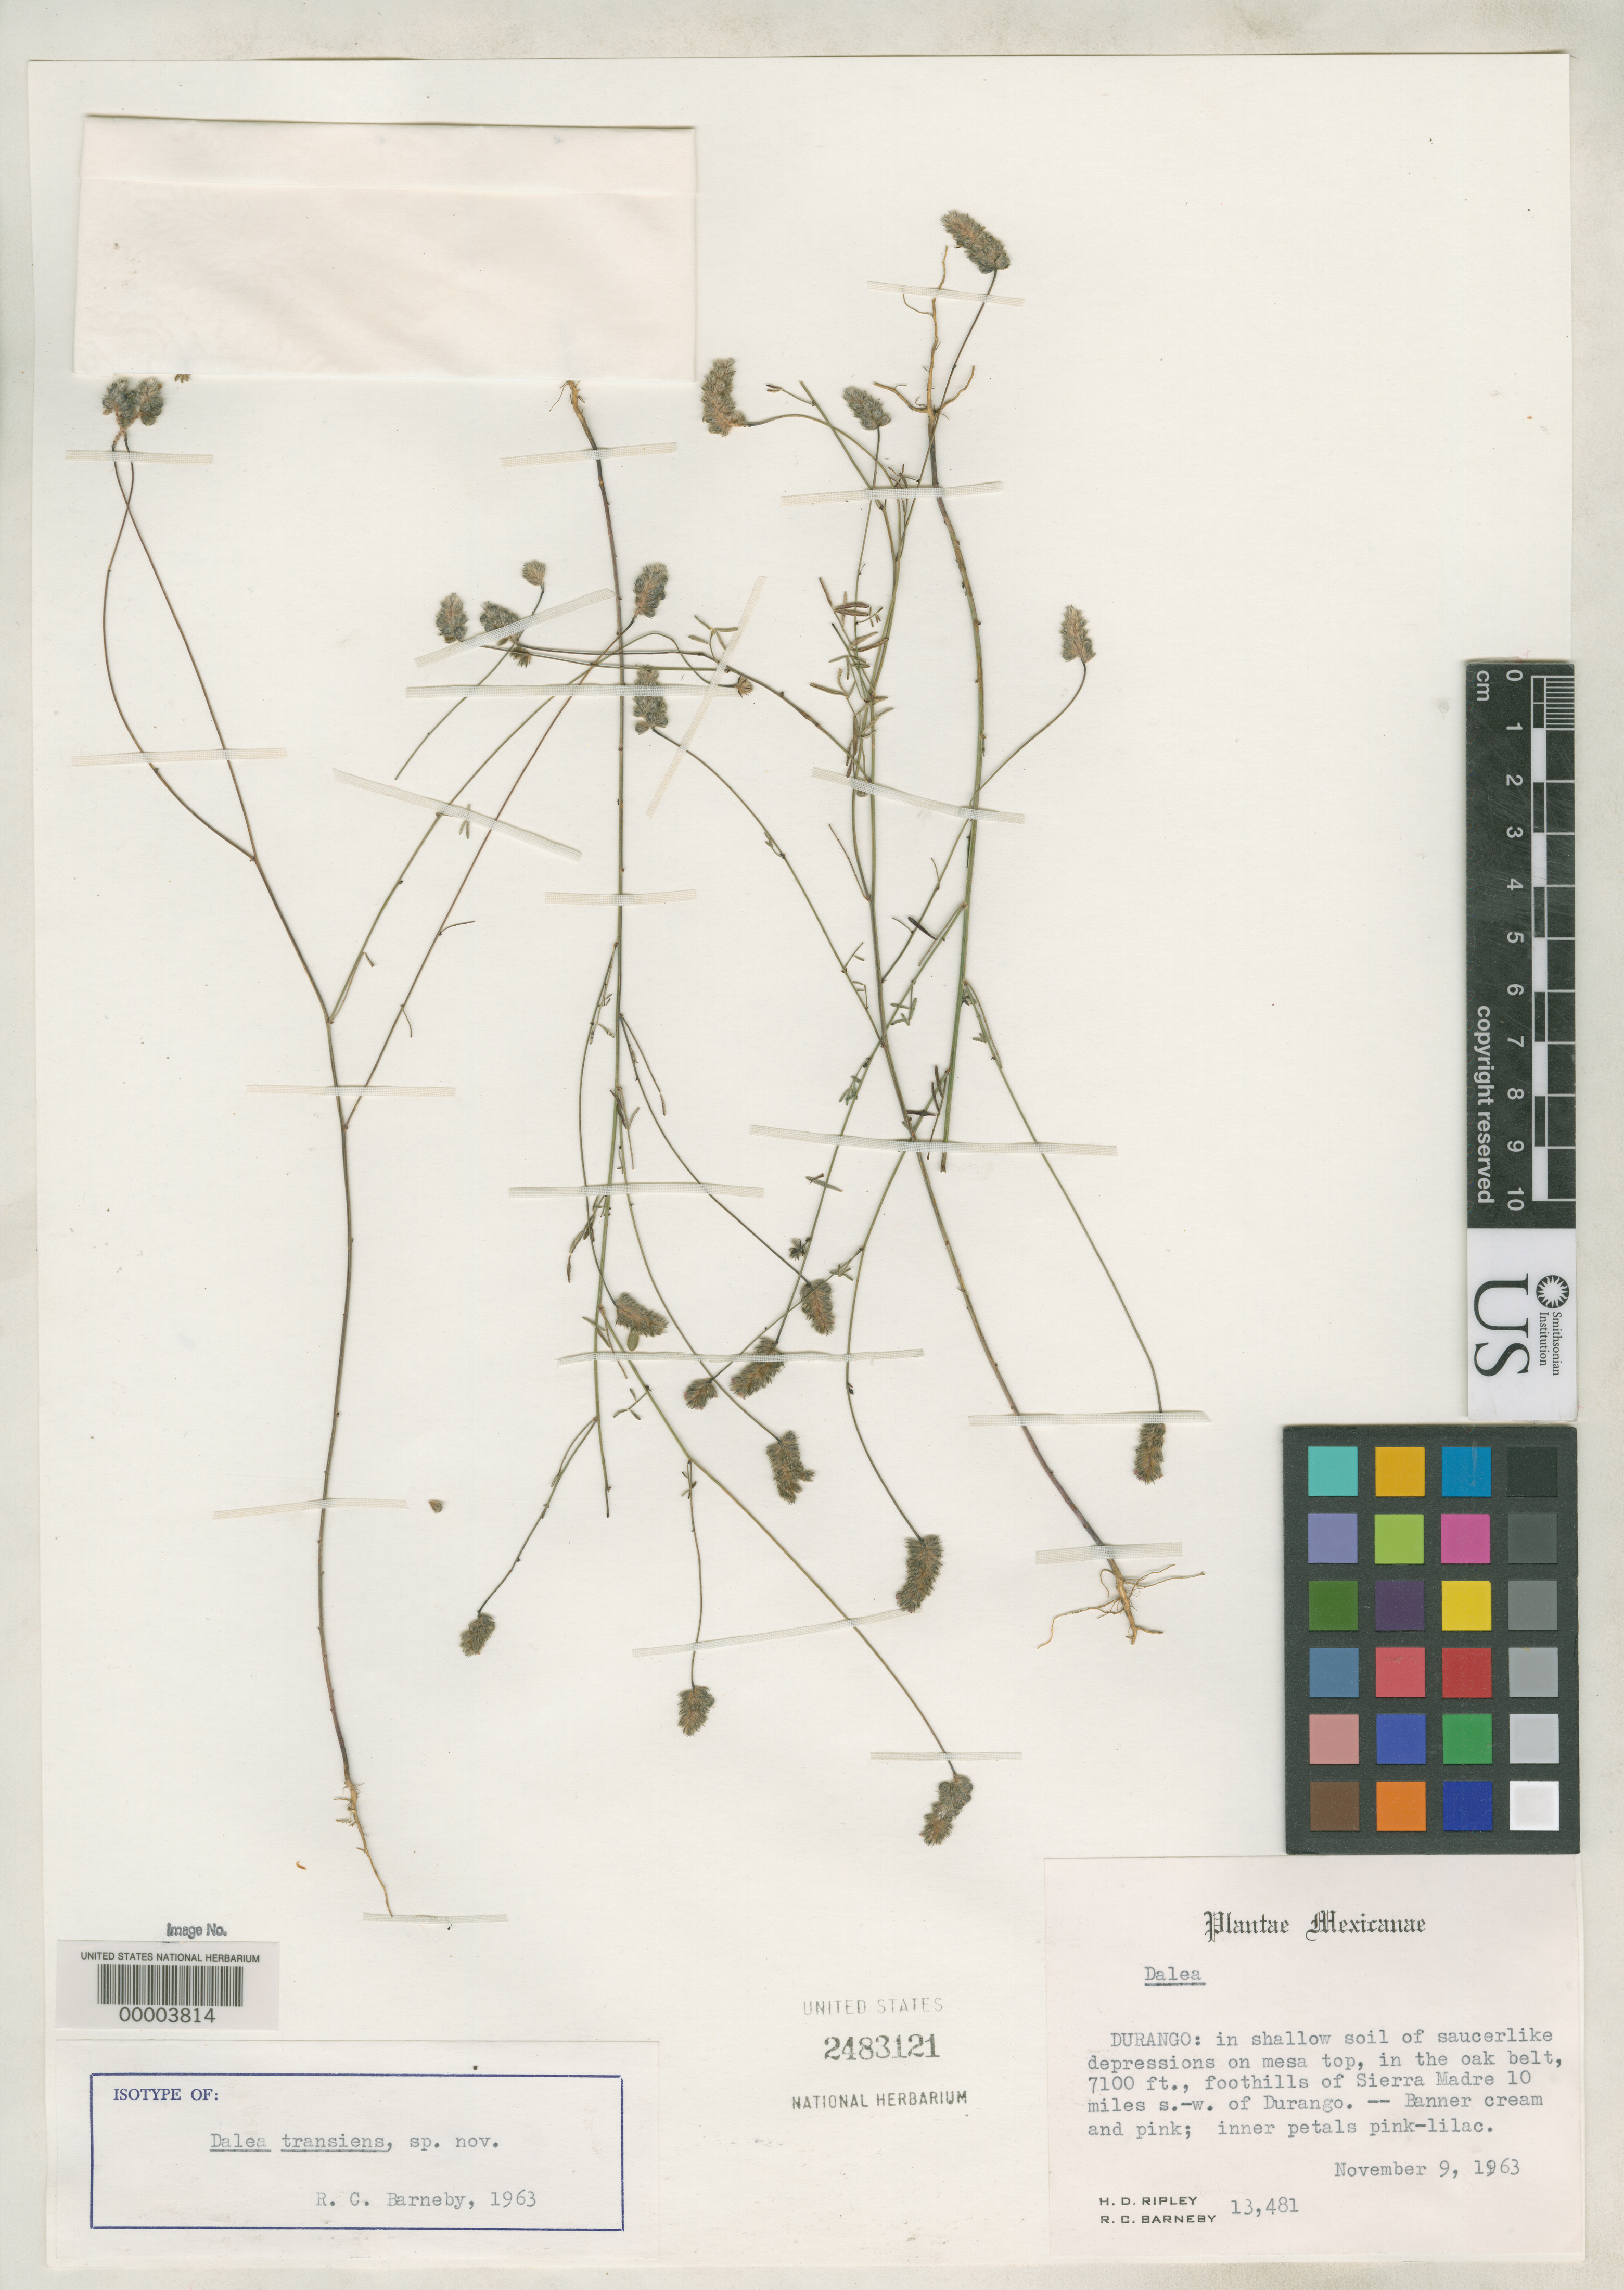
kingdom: Plantae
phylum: Tracheophyta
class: Magnoliopsida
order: Fabales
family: Fabaceae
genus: Dalea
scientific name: Dalea transiens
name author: Barneby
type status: Isotype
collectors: H. Ripley & R. C. Barneby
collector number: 13481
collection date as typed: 09 Nov 1963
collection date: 1963-11-09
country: Mexico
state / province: Durango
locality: Sierra Madre, 10 miles SW of Durango.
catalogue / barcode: US 2483121